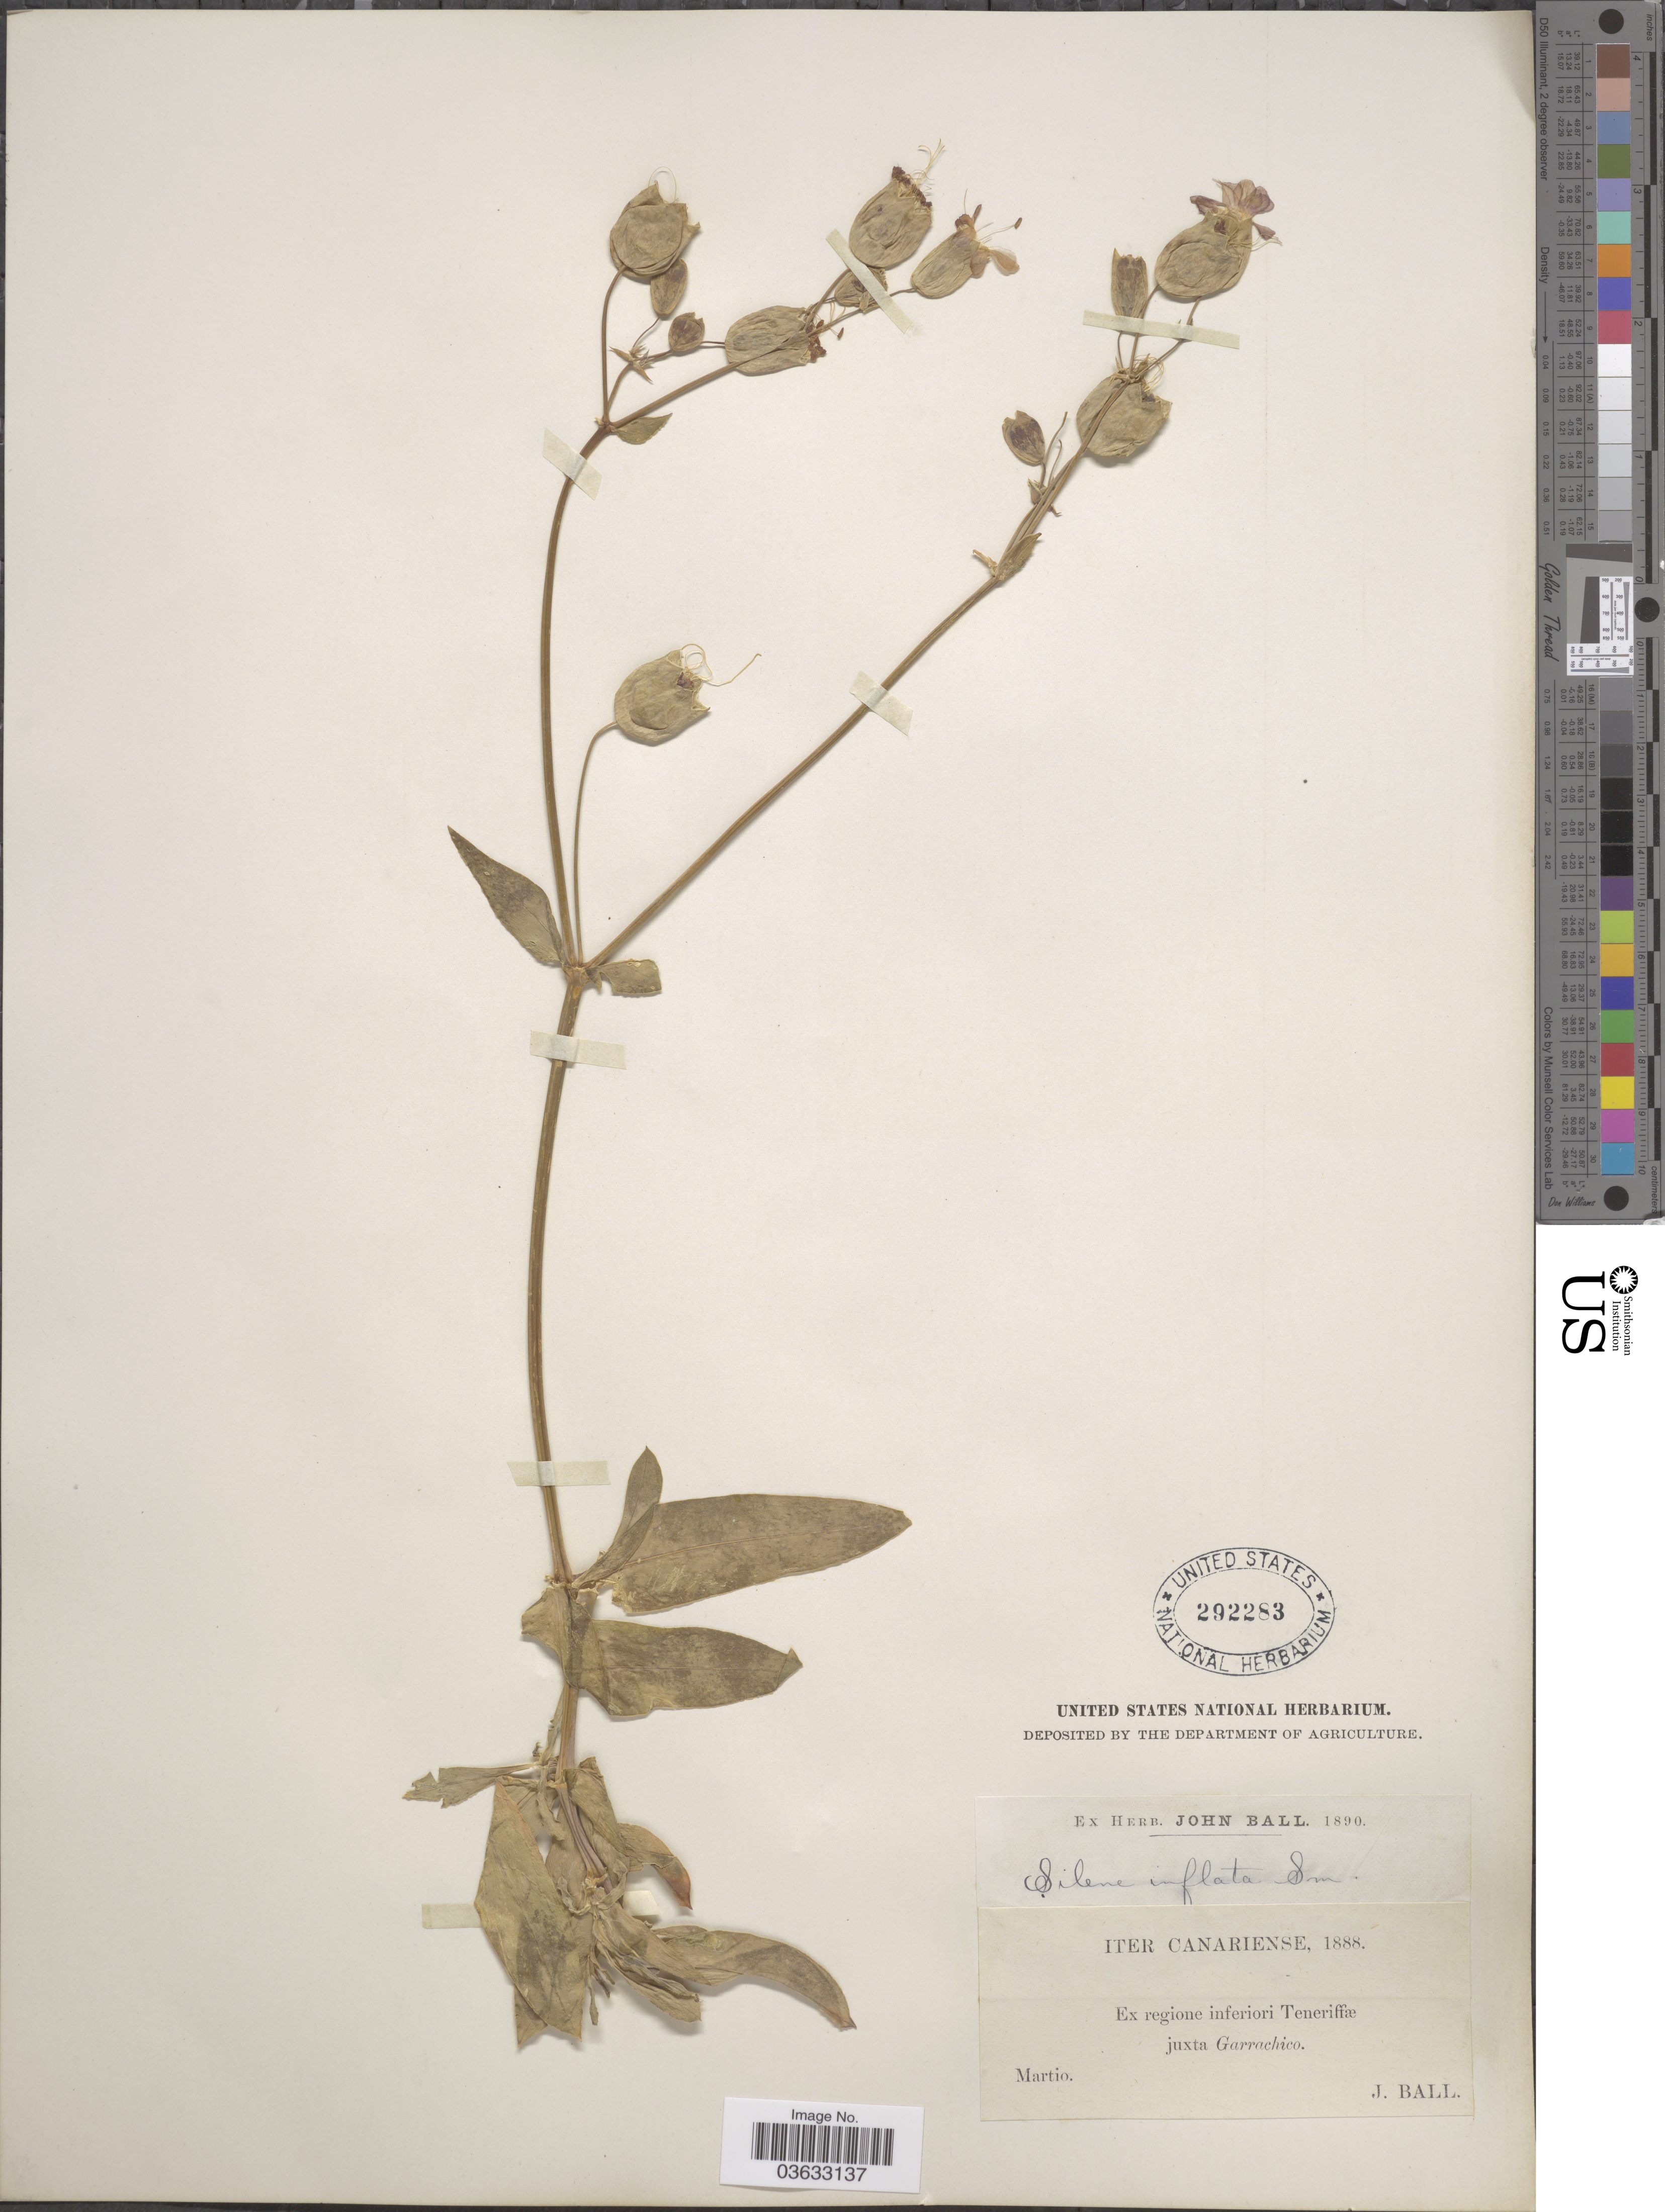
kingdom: Plantae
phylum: Tracheophyta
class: Magnoliopsida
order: Caryophyllales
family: Caryophyllaceae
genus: Silene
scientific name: Silene inflata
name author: Sm.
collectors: J. Ball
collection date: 1888-03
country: Spain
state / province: Canarias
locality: Iter Canariense. Ex regione inferiori Teneriffæ juxta Garrachico.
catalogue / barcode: US 292283